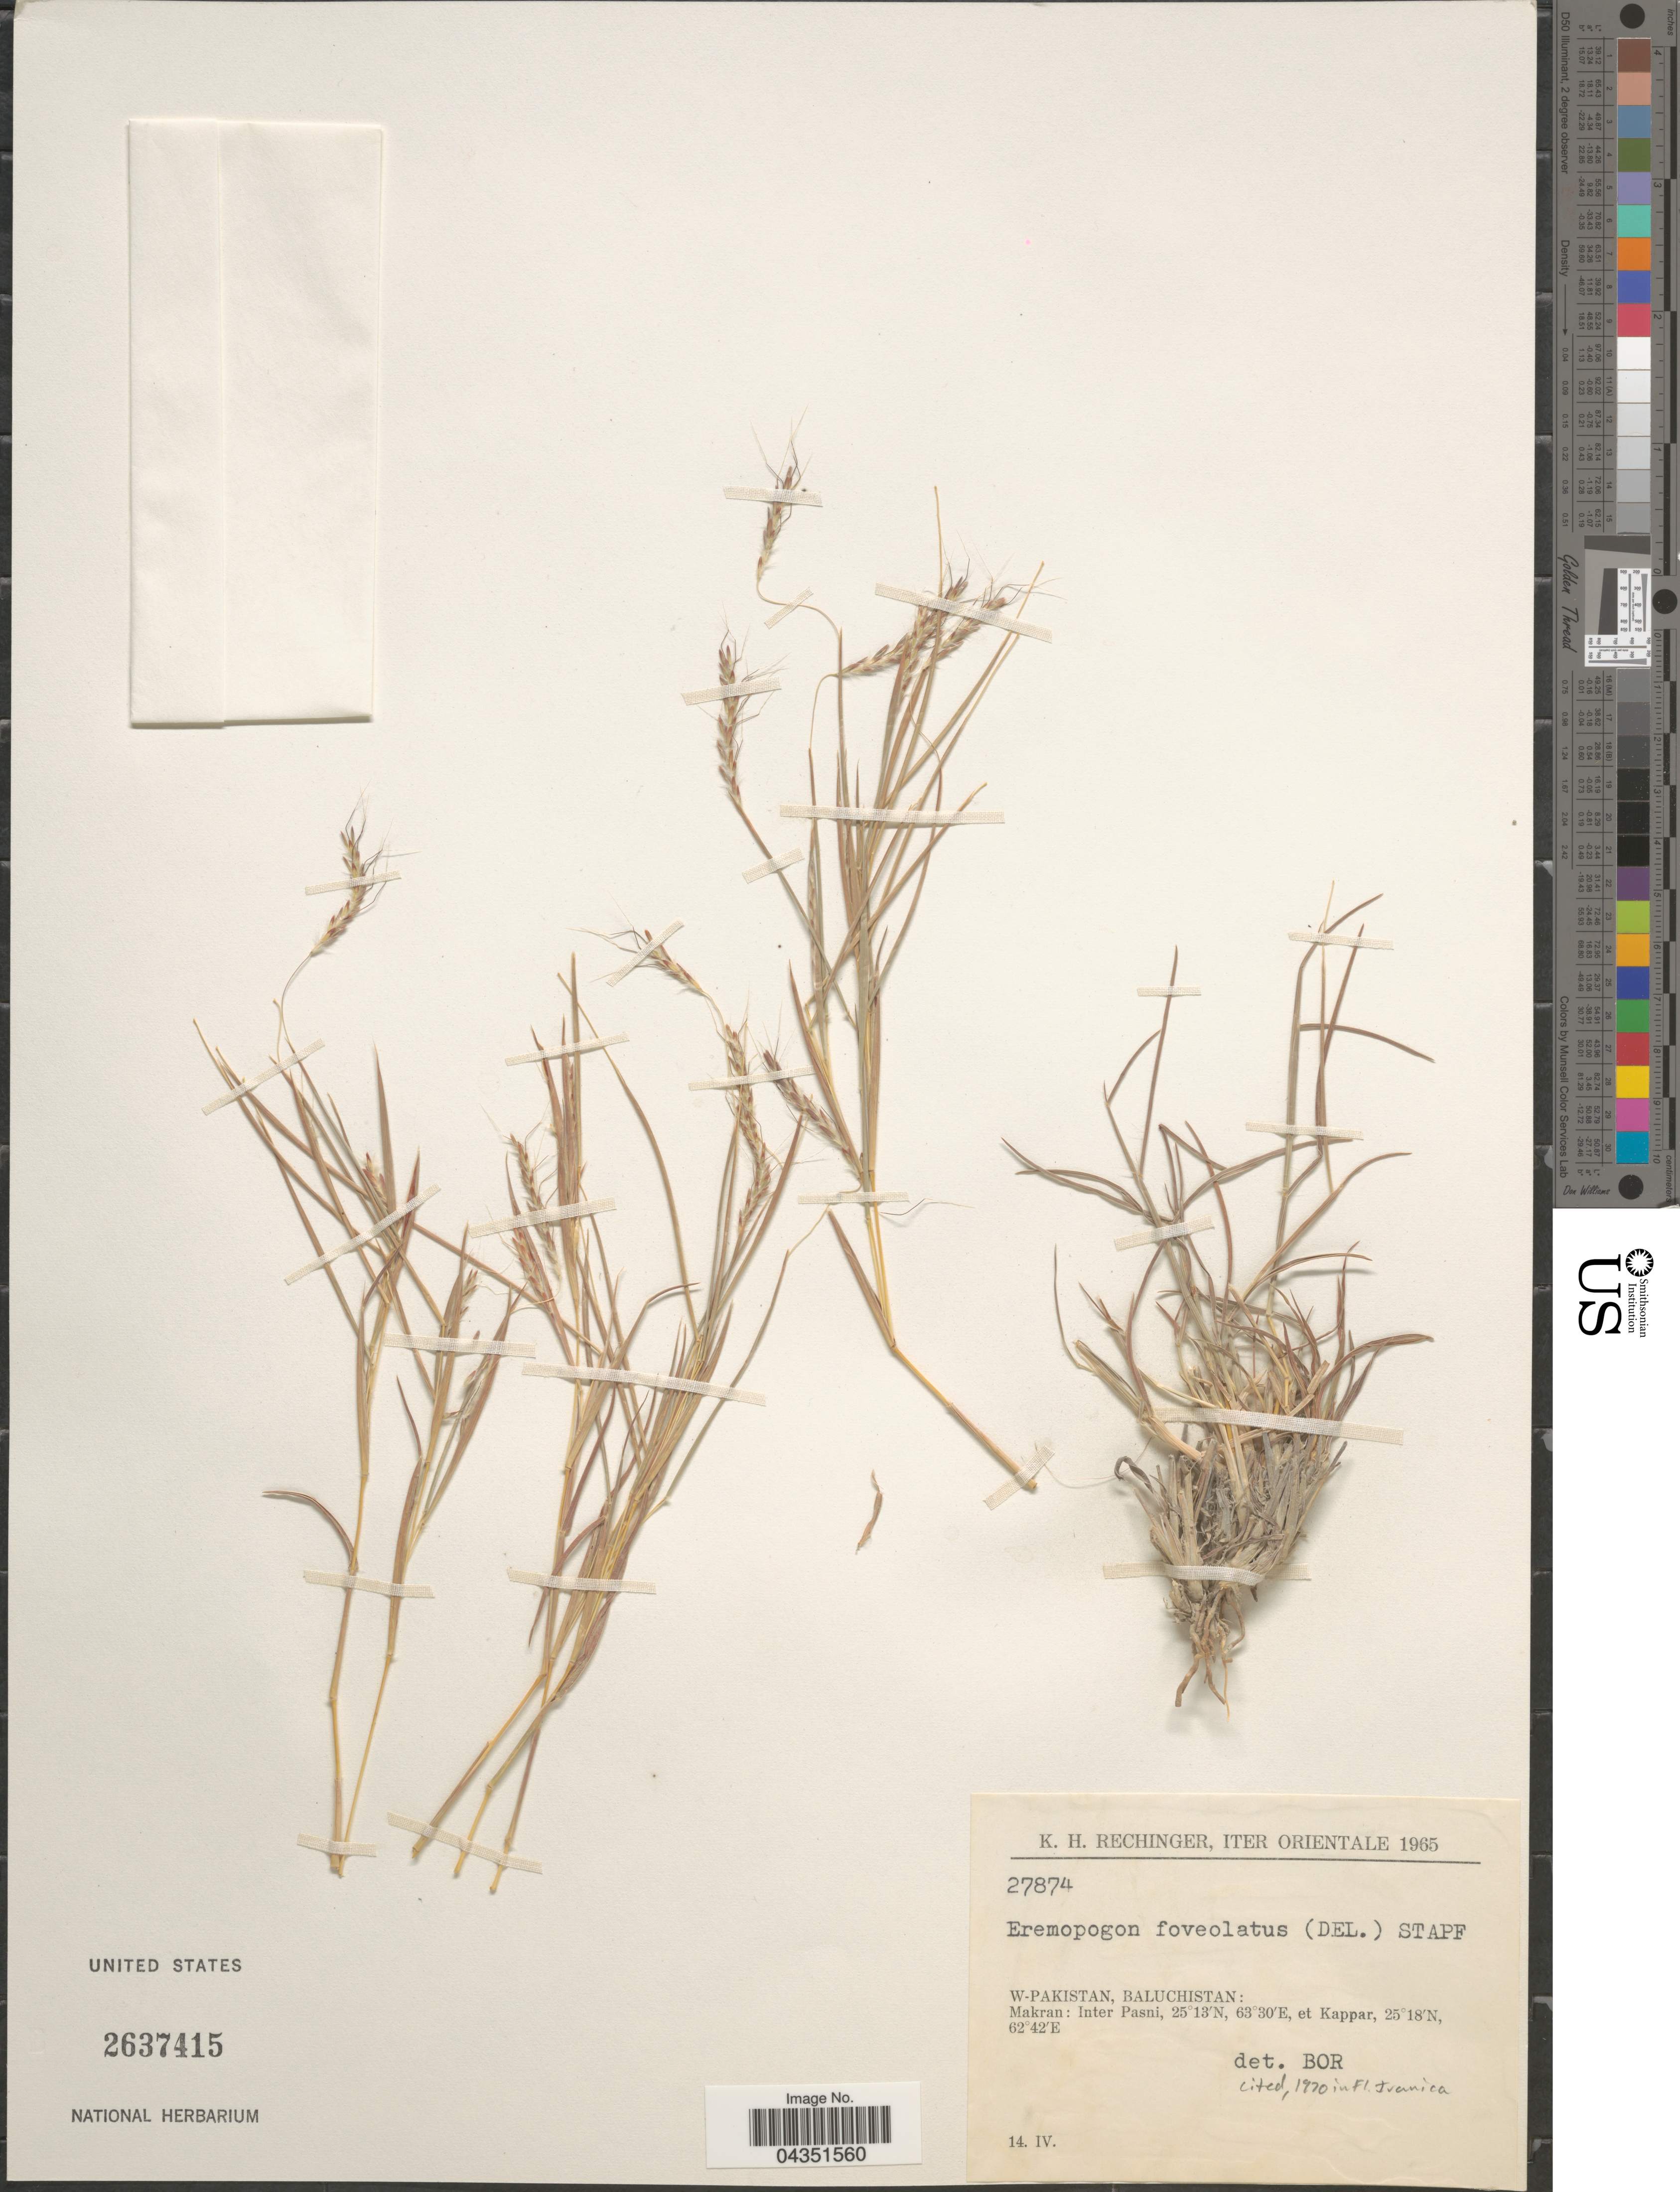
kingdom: Plantae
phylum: Tracheophyta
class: Liliopsida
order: Poales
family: Poaceae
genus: Eremopogon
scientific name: Eremopogon foveolatus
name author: (Delile) Stapf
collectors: K. H. Rechinger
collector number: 27874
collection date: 1965-04-14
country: Pakistan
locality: Iter Orientale 1965. W-Pakistan, Baluchistan: Makran: Inter Pasni et Kappar.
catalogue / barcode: US 2637415